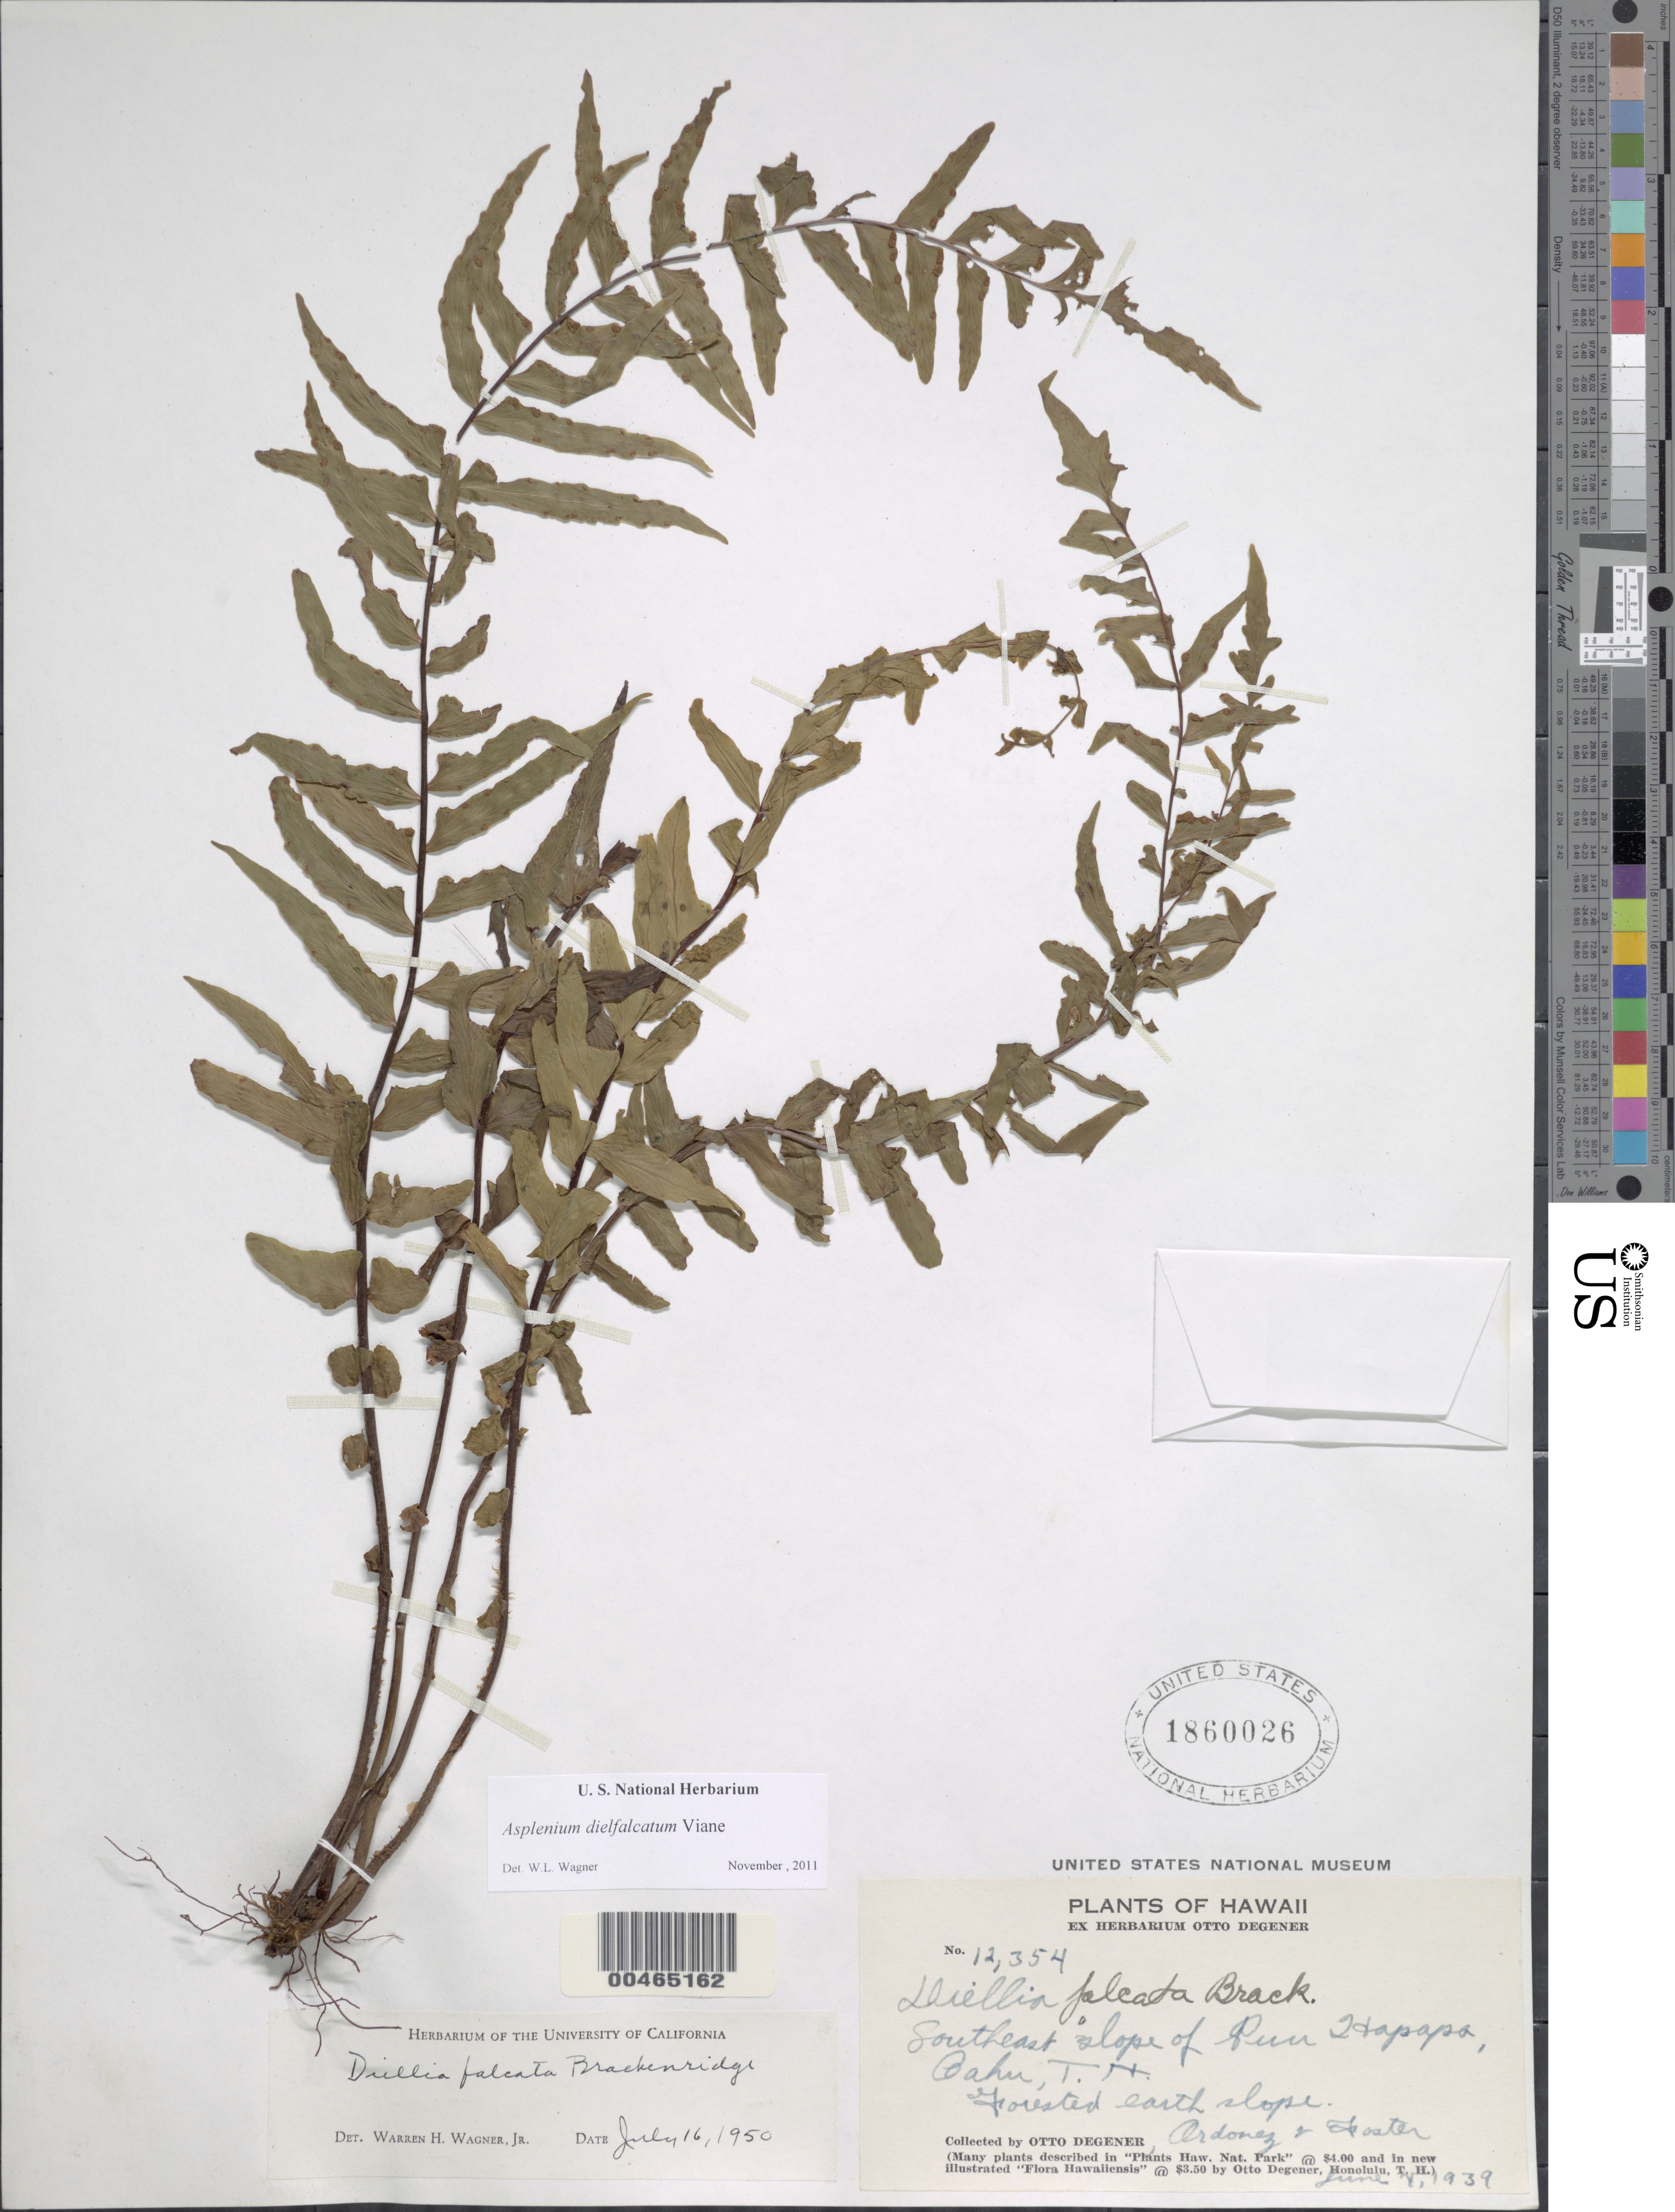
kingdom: Plantae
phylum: Tracheophyta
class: Polypodiopsida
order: Polypodiales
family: Aspleniaceae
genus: Asplenium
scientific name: Asplenium dielfalcatum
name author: Viane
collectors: O. Degener, Ordonez & R. B. Foster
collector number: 12354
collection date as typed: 4 Jun 1939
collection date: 1939-06-04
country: United States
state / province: Hawaii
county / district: Honolulu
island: Oahu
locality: SE slope of Puu Hapapa, Oahu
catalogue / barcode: US 1860026